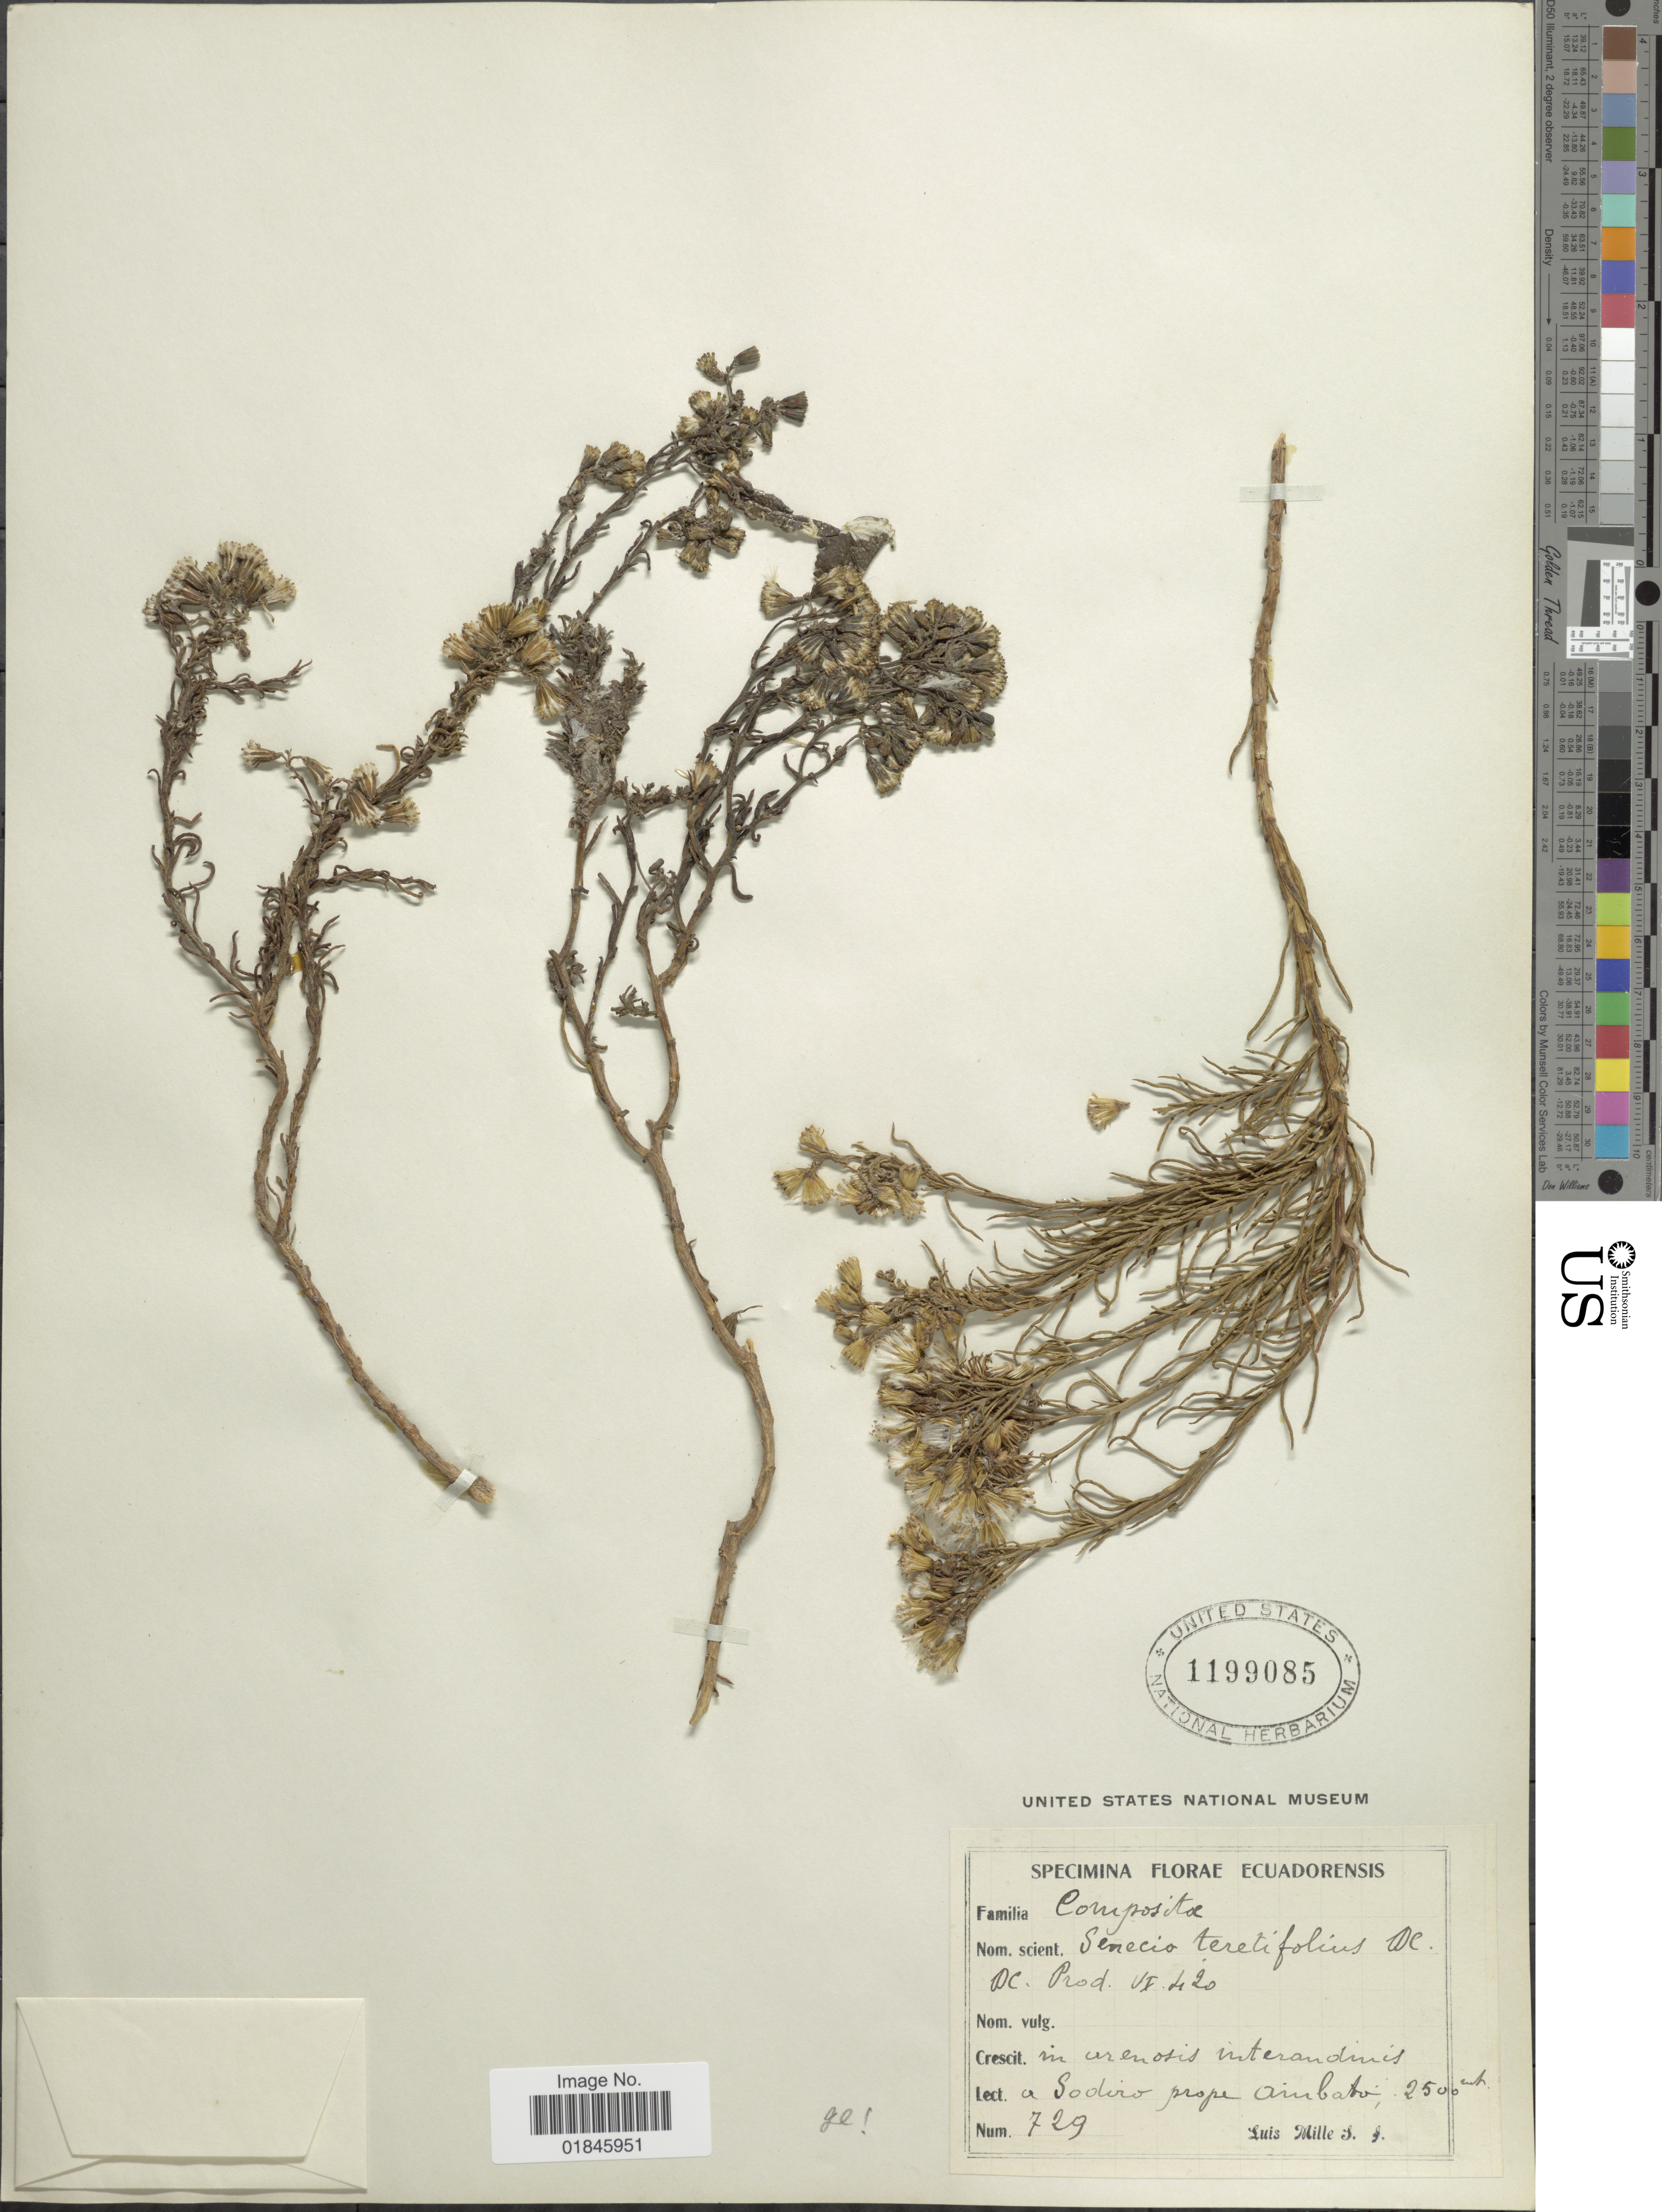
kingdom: Plantae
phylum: Tracheophyta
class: Magnoliopsida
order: Asterales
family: Asteraceae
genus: Pentacalia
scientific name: Pentacalia teretifolia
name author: (Kunth) Cuatrec.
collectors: A. Sodiro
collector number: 729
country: Ecuador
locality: In arenosis interandinis prope Ambato.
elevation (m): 2500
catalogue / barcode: US 1199085